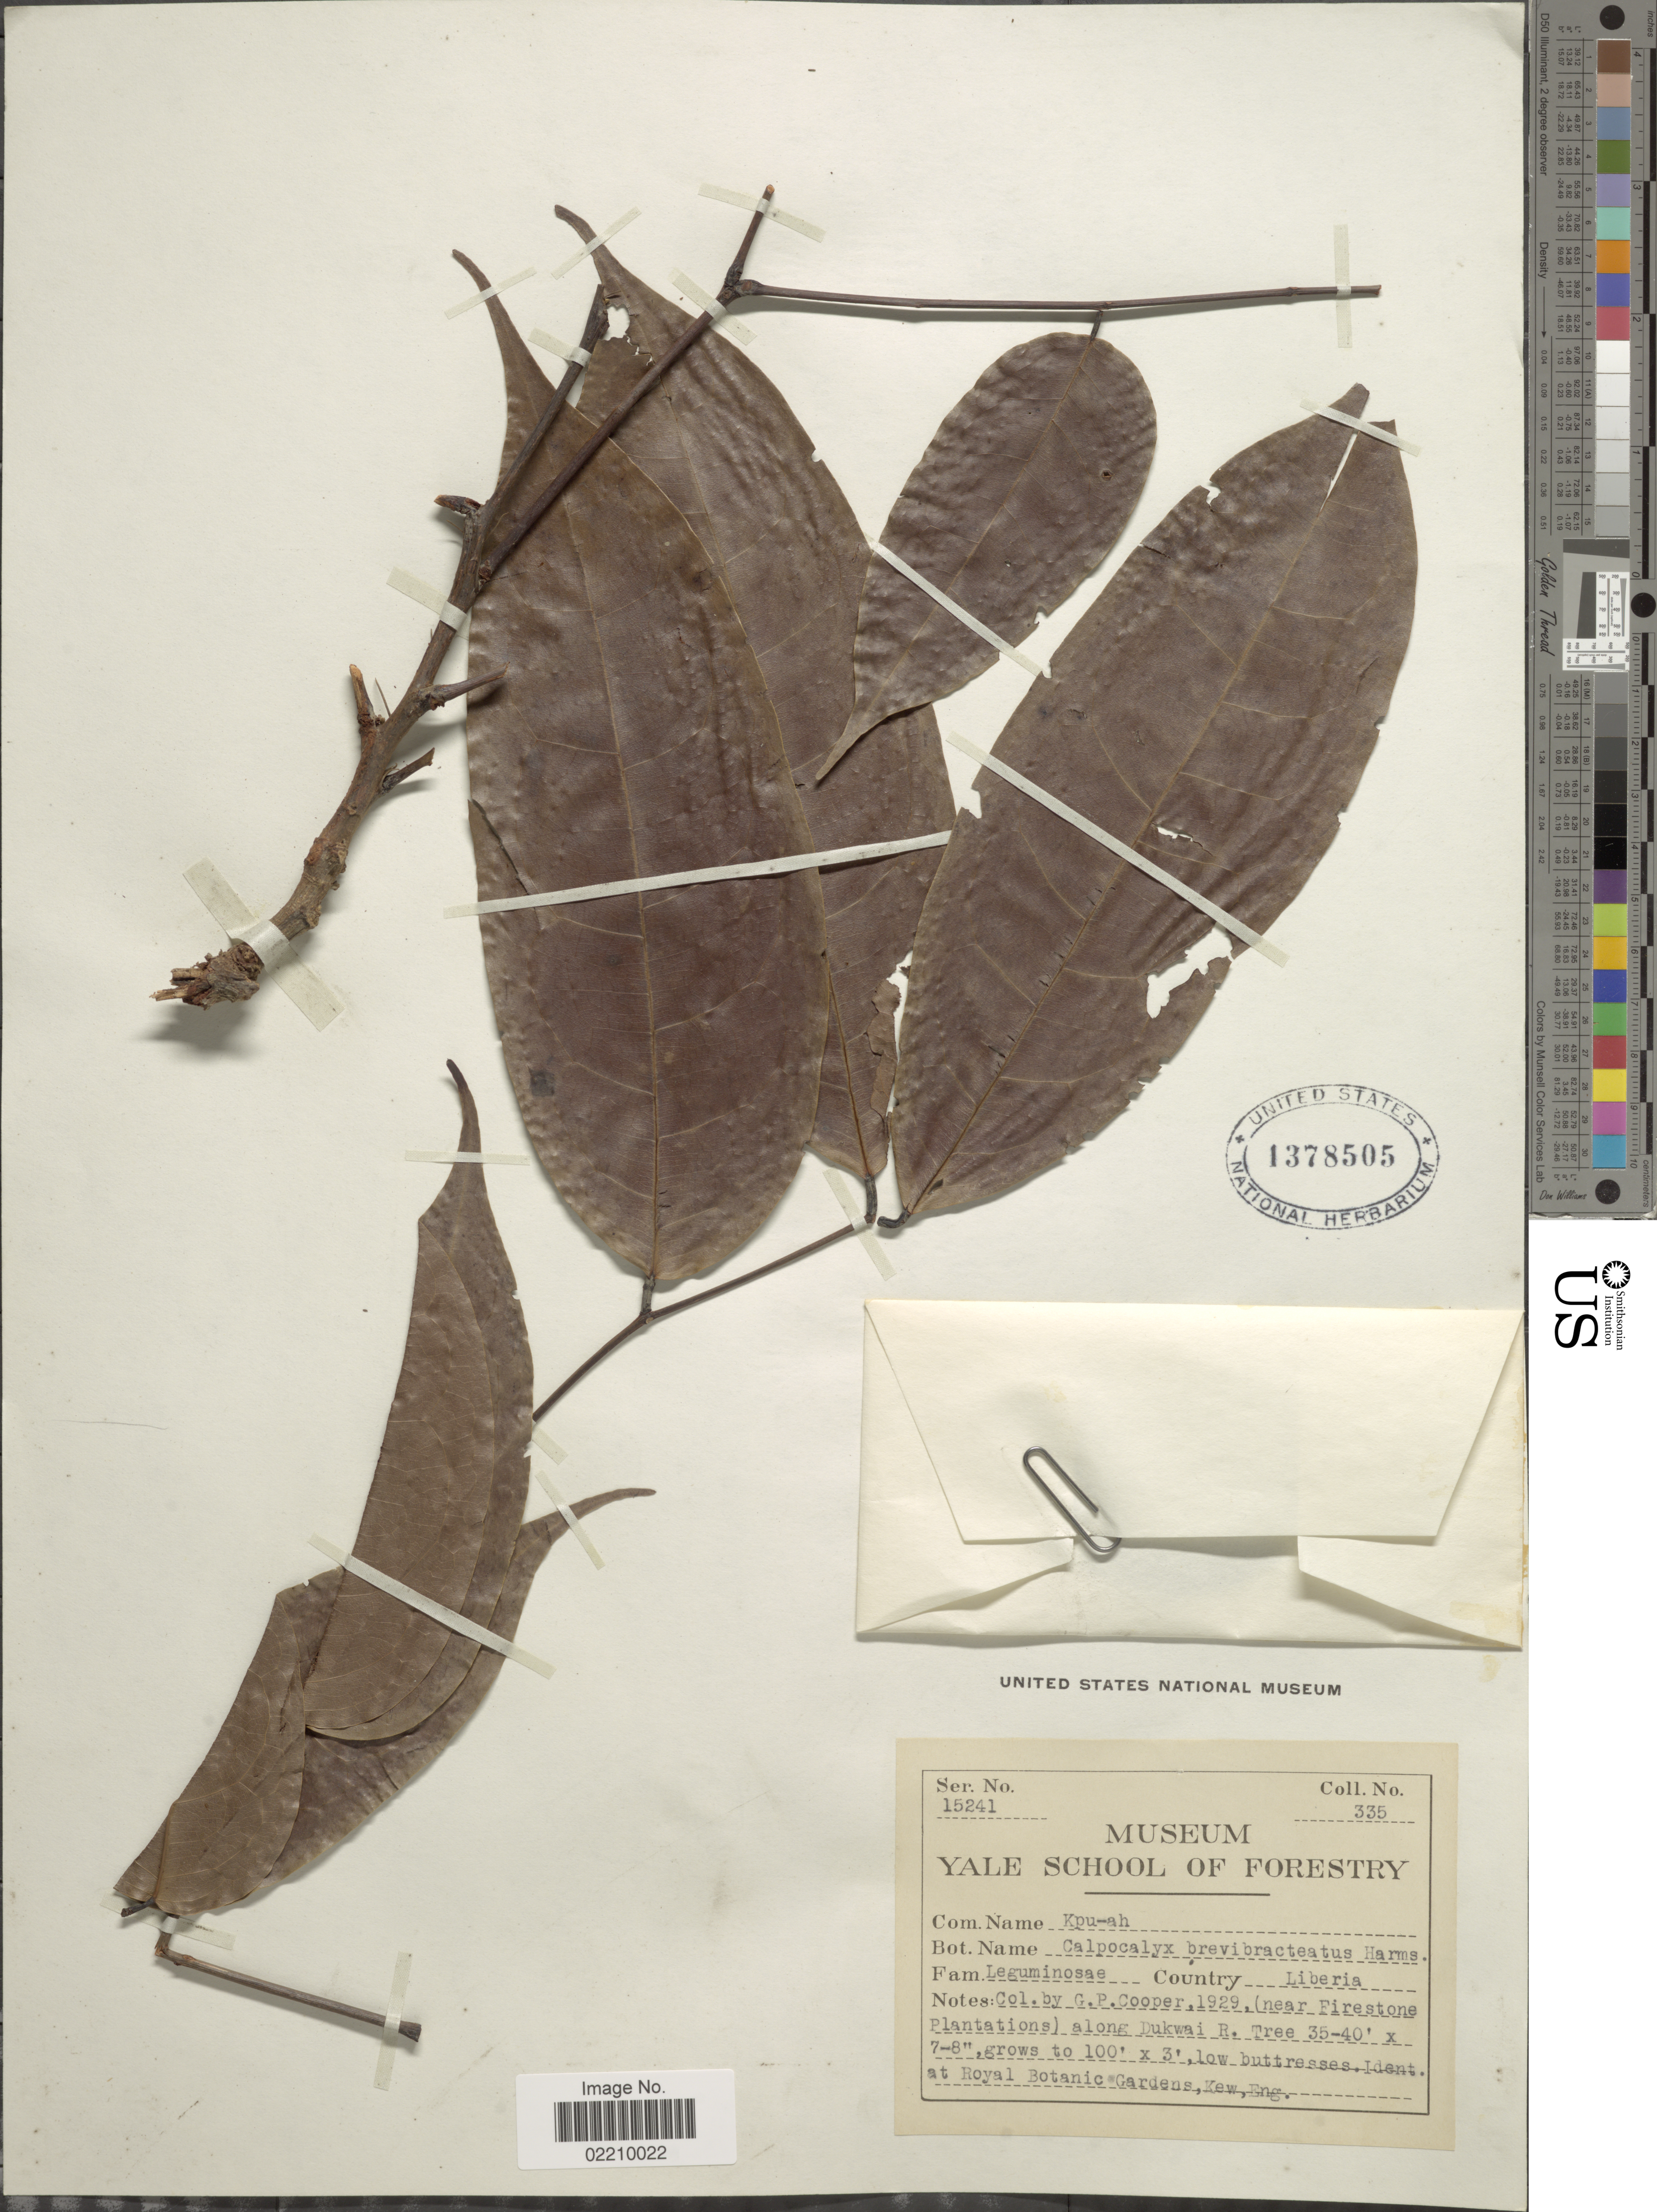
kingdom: Plantae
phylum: Tracheophyta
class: Magnoliopsida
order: Fabales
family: Fabaceae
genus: Calpocalyx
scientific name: Calpocalyx brevibracteatus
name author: Harms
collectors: G. Cooper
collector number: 335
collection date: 1929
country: Liberia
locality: Near Firestone Plantations along Dukwai R.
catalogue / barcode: US 1378505